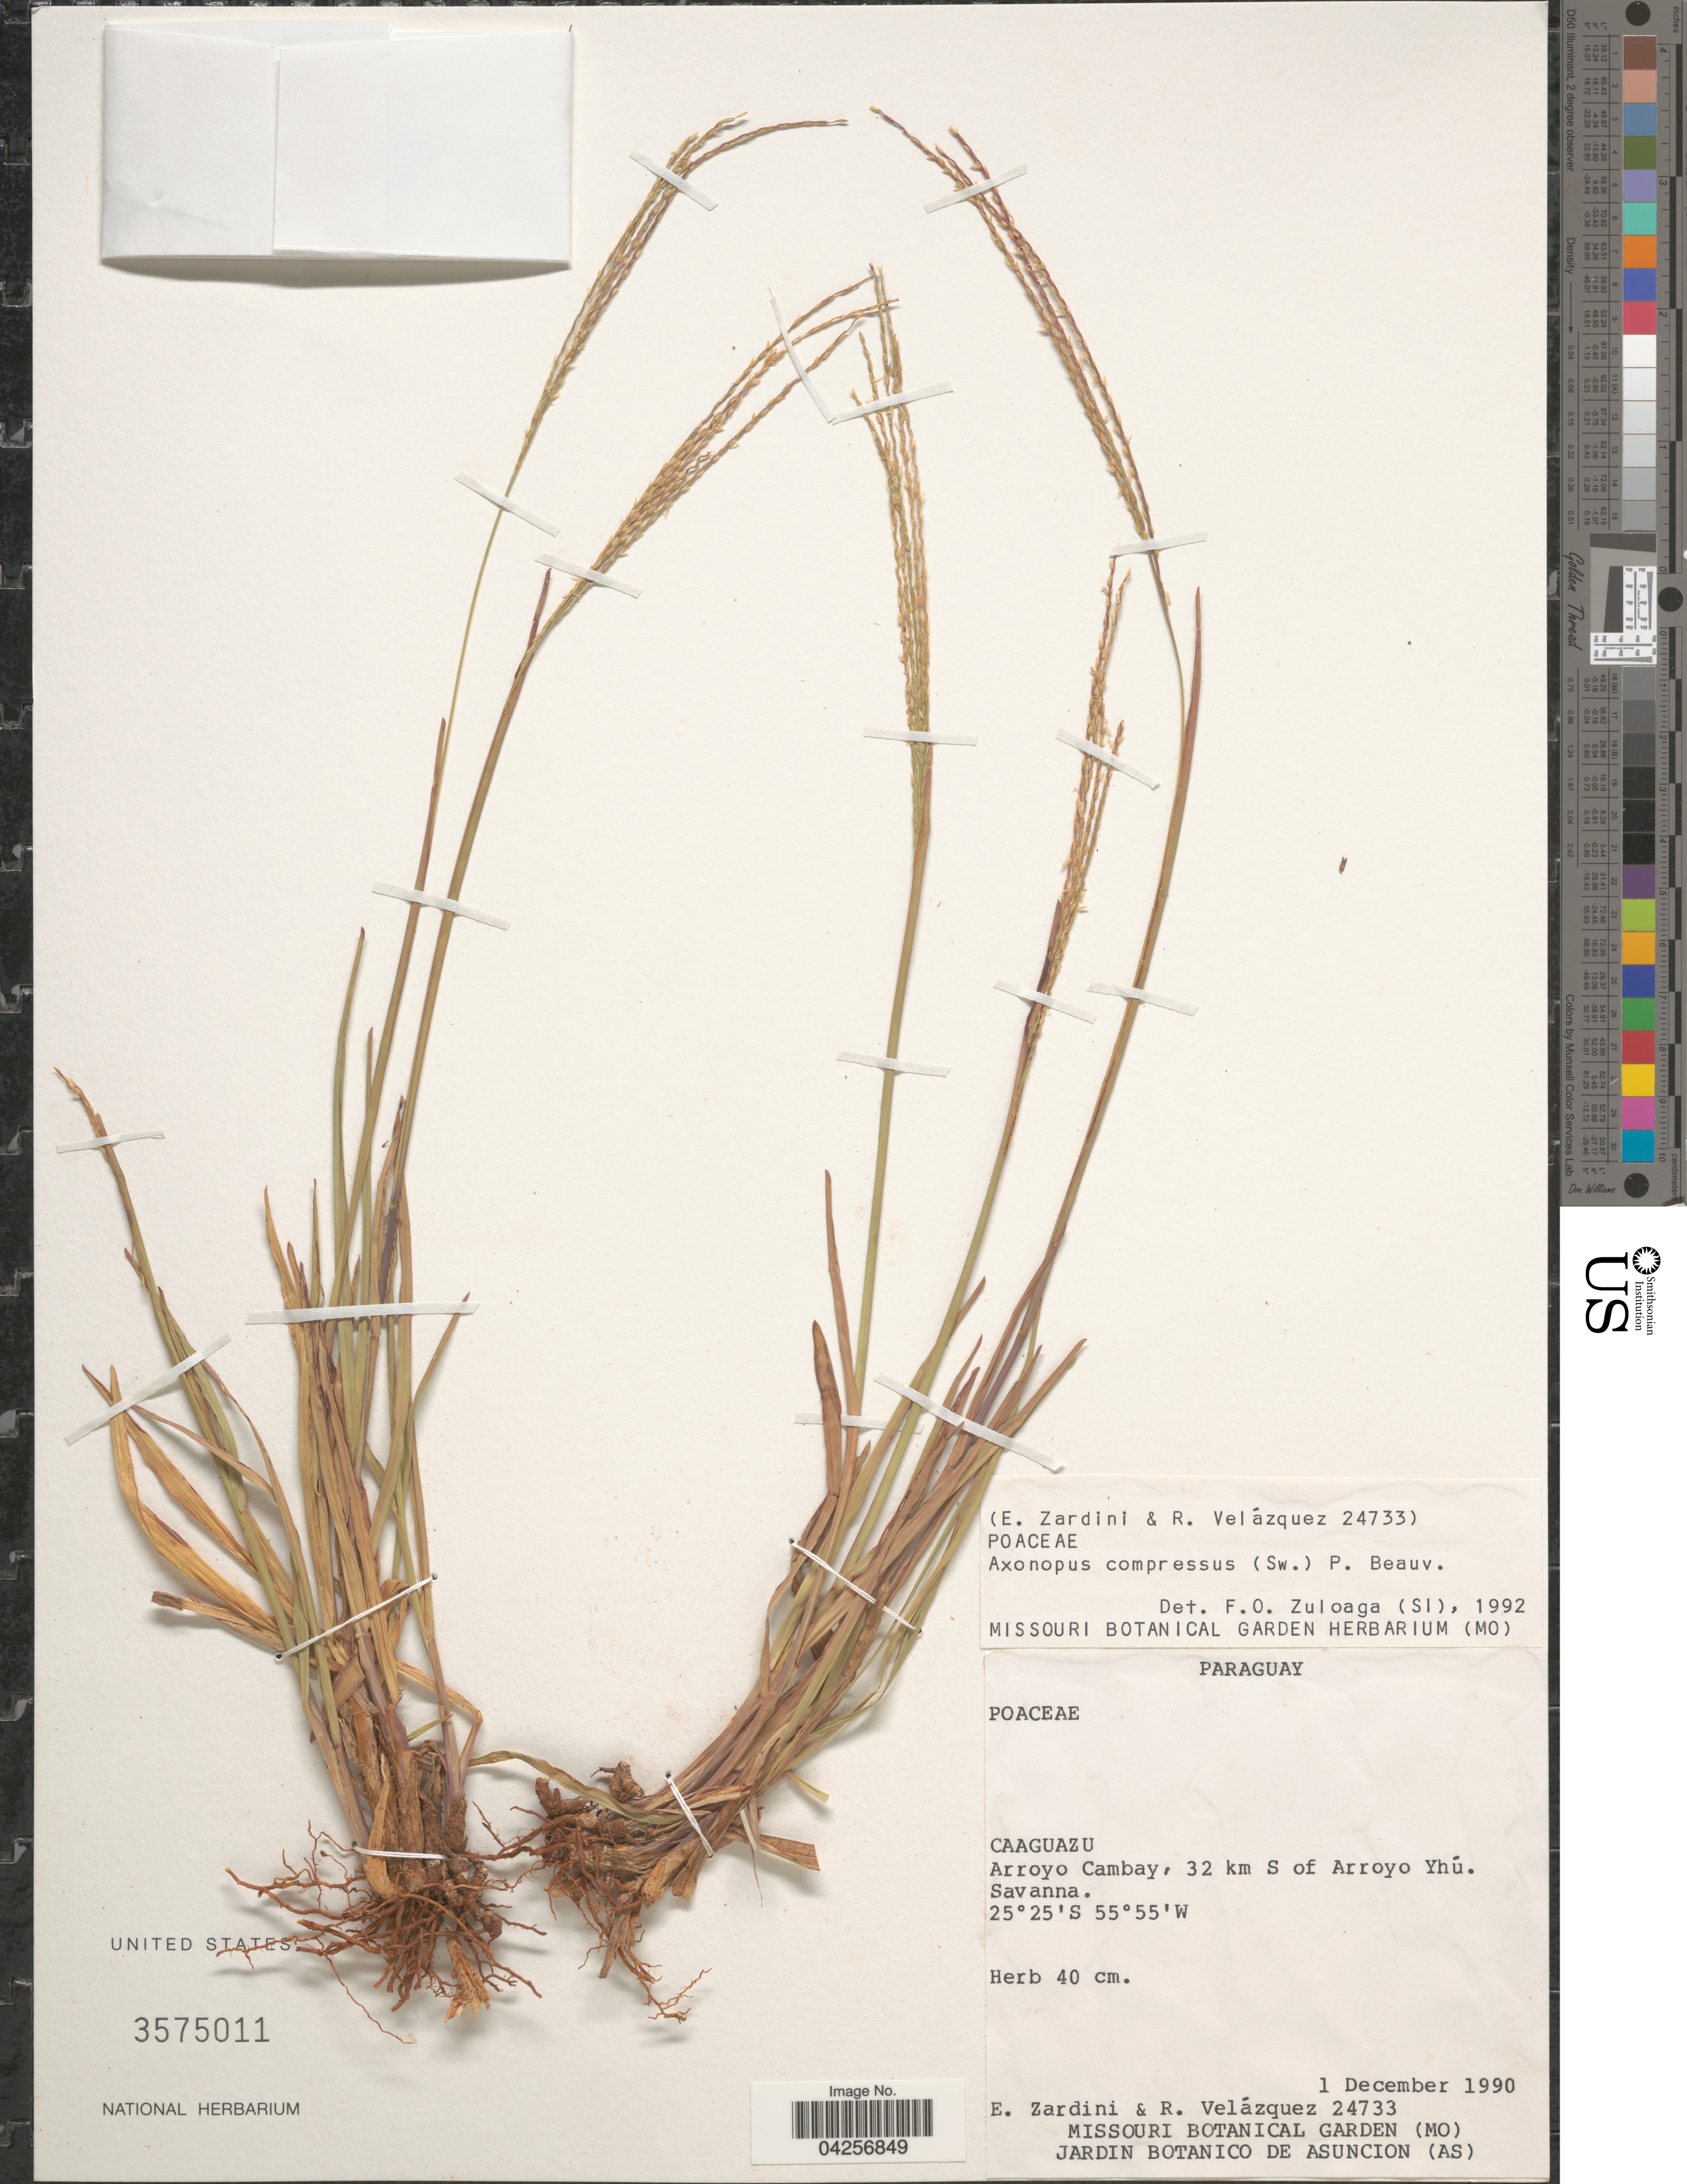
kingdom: Plantae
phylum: Tracheophyta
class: Liliopsida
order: Poales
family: Poaceae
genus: Axonopus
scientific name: Axonopus cuatrecasasii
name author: G.A. Black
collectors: E. Zardini & R. Velázquez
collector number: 24733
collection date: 1990-12-01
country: Paraguay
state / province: Caaguazu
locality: Arroyo Cambay, 32 km S of Arroyo Yhú.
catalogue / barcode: US 3575011